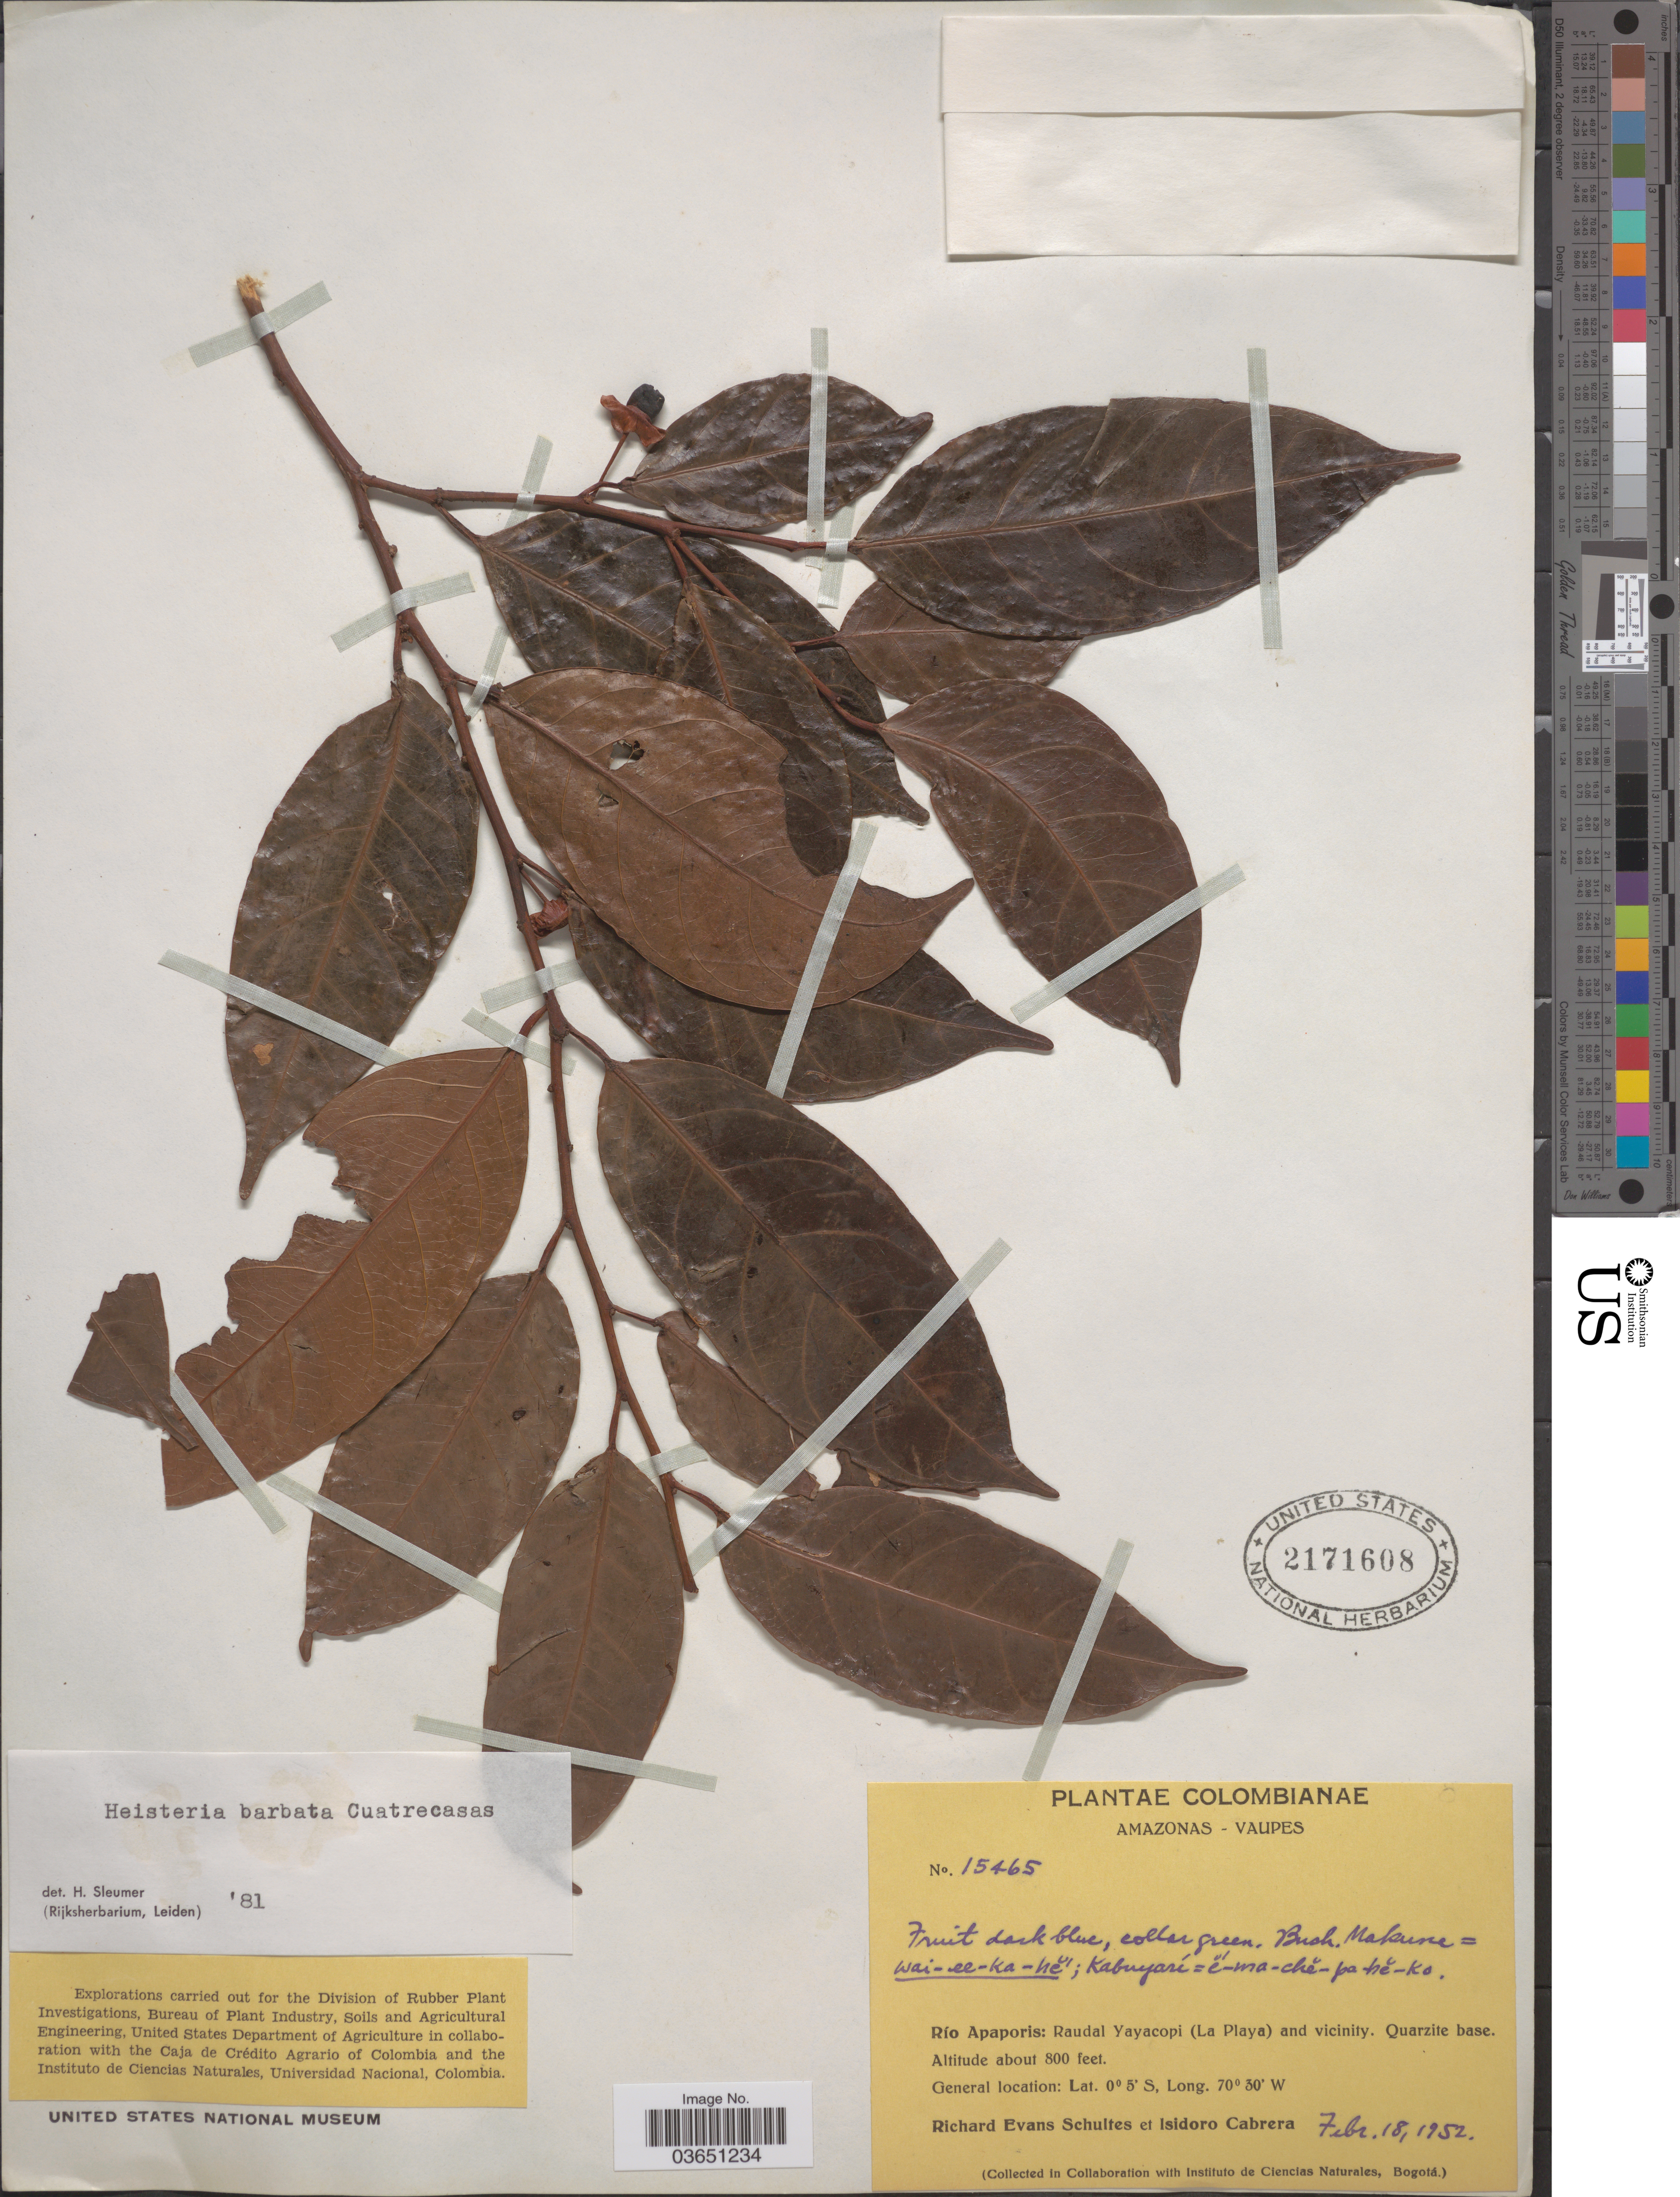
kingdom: Plantae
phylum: Tracheophyta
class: Magnoliopsida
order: Santalales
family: Erythropalaceae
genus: Heisteria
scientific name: Heisteria barbata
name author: Cuatrec.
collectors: R. E. Schultes & I. Cabrera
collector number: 15465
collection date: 1952-02-18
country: Colombia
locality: Amazonas - Vaupes. Río Apaporis: Raudal Yayacopi (La Playa) and vicinity. Quartzite base.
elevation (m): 244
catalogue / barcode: US 2171608